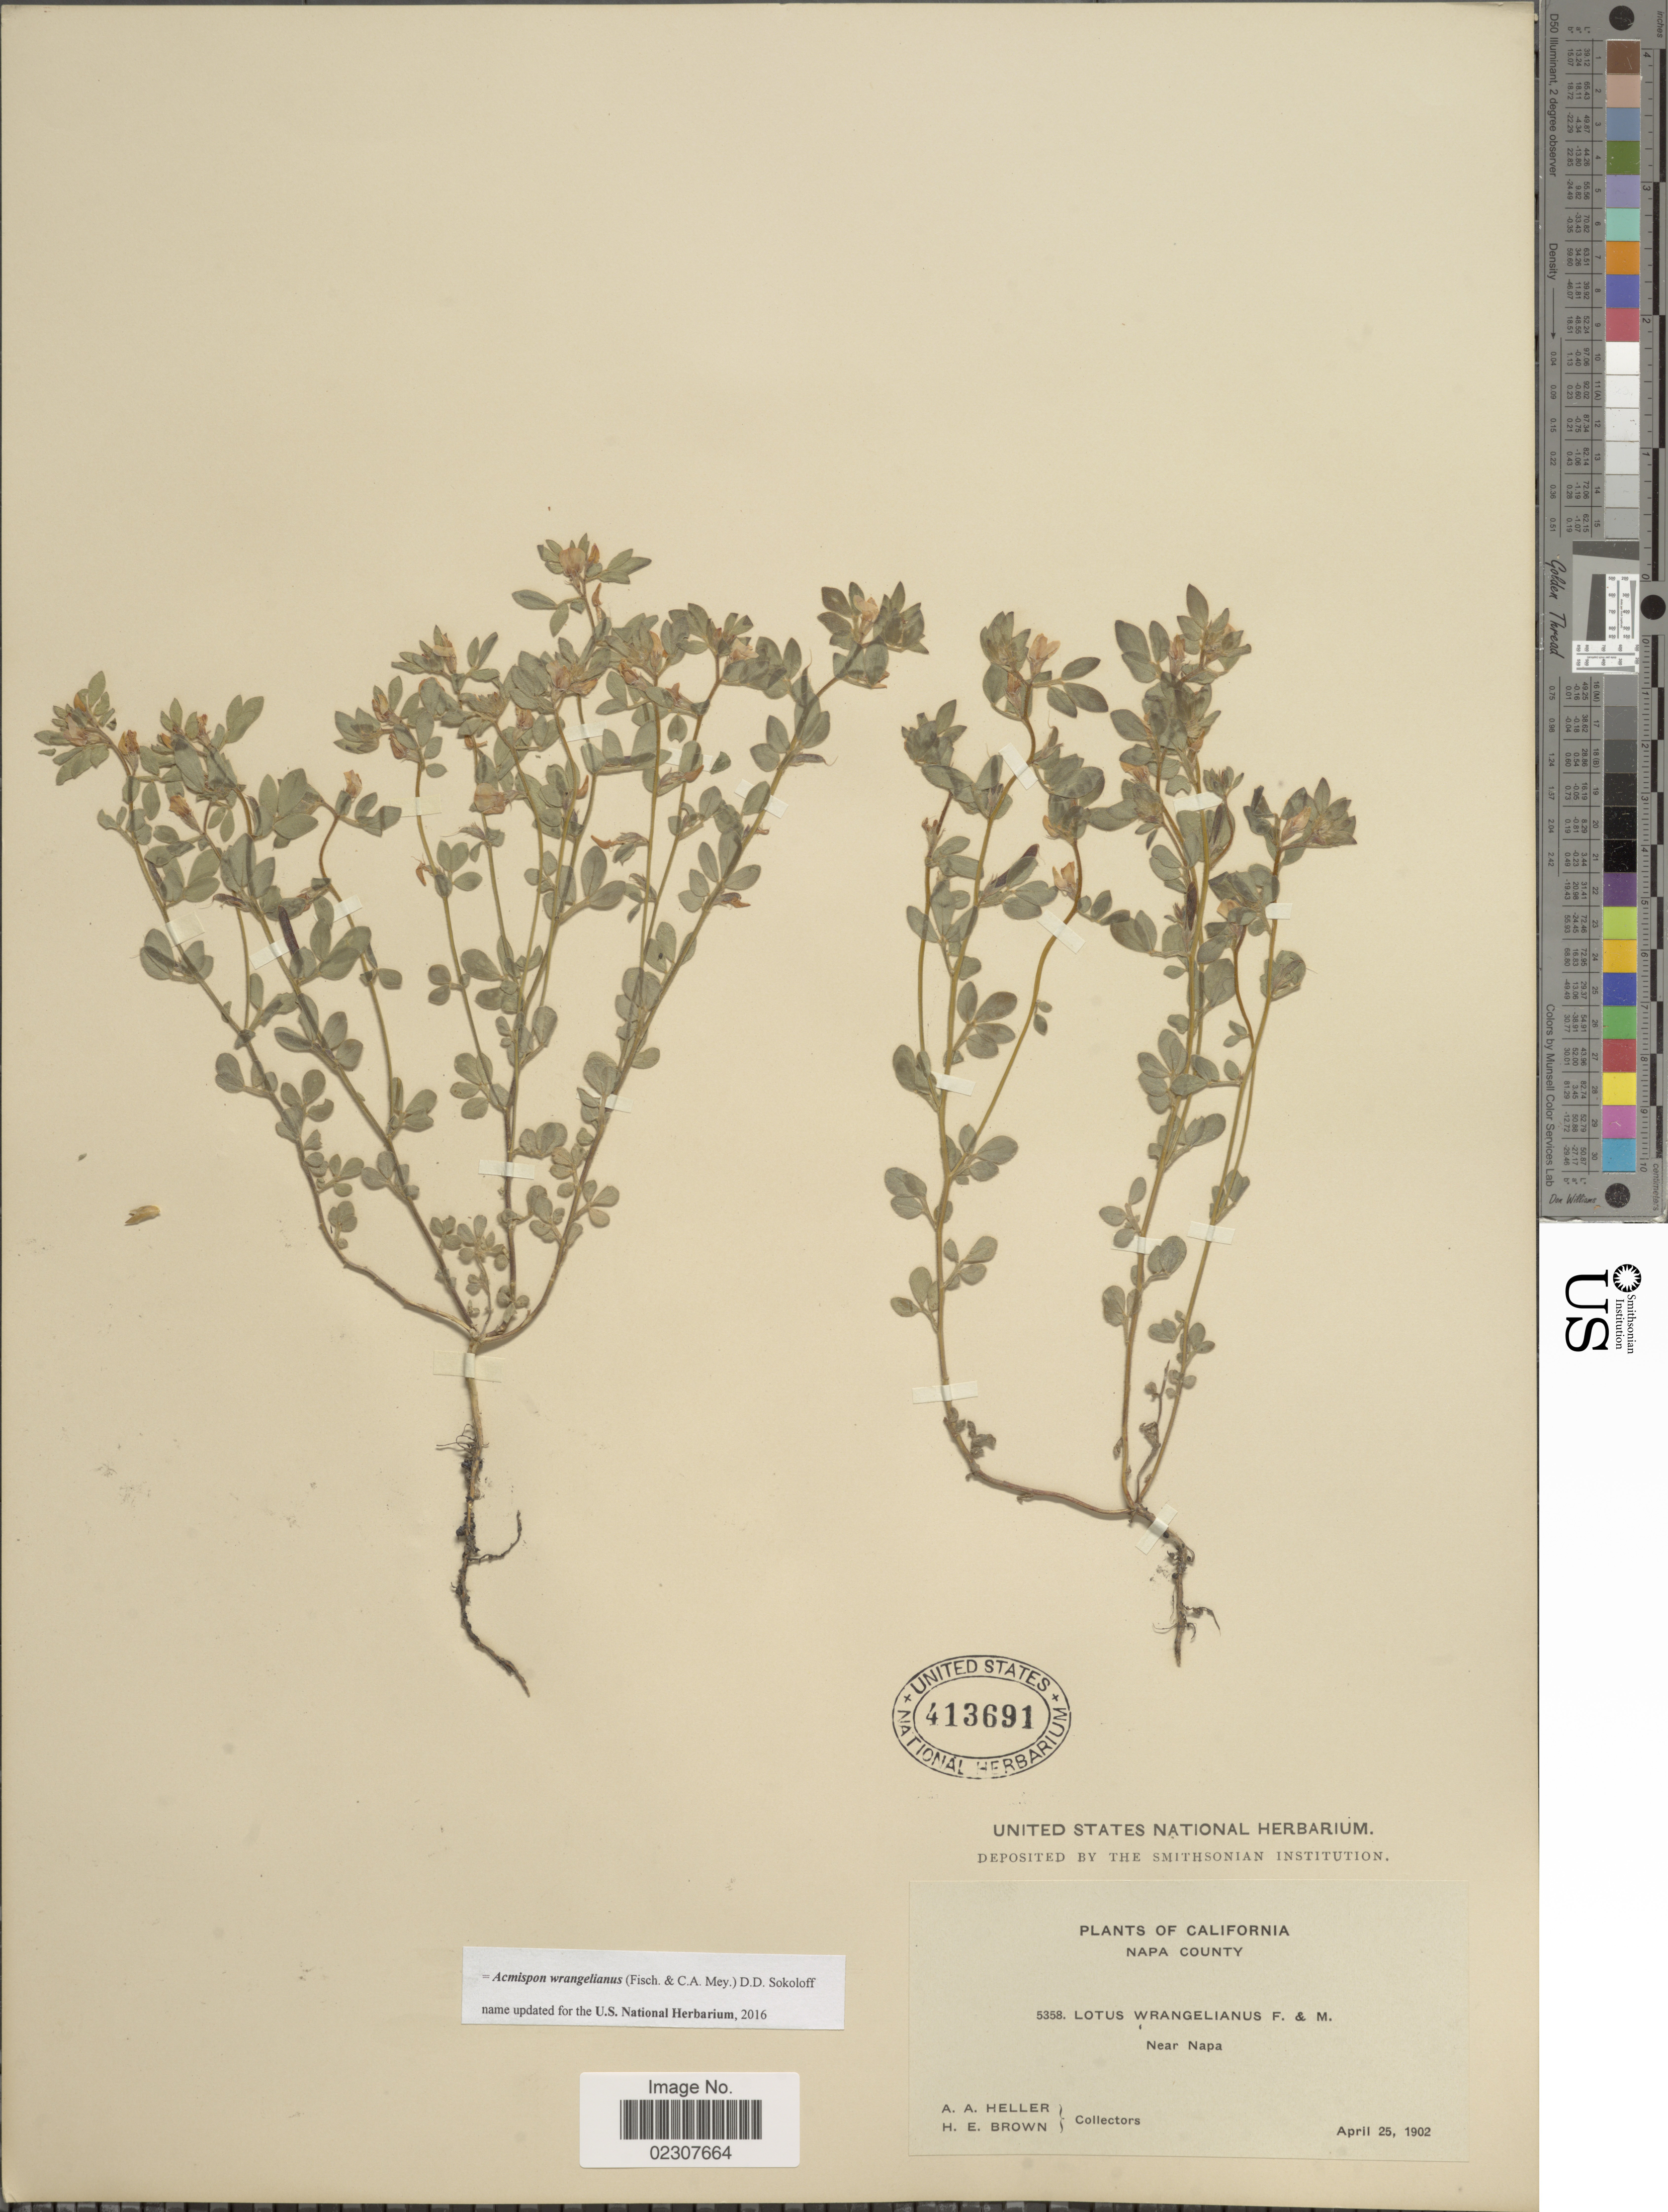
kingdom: Plantae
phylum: Tracheophyta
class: Magnoliopsida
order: Fabales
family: Fabaceae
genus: Acmispon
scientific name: Acmispon wrangelianus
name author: (Fisch. & C.A. Mey.) D.D. Sokoloff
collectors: A. A. Heller & H. E. Brown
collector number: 5358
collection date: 1902-04-25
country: United States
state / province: California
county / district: Napa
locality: Napa County, Near Napa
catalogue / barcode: US 413691